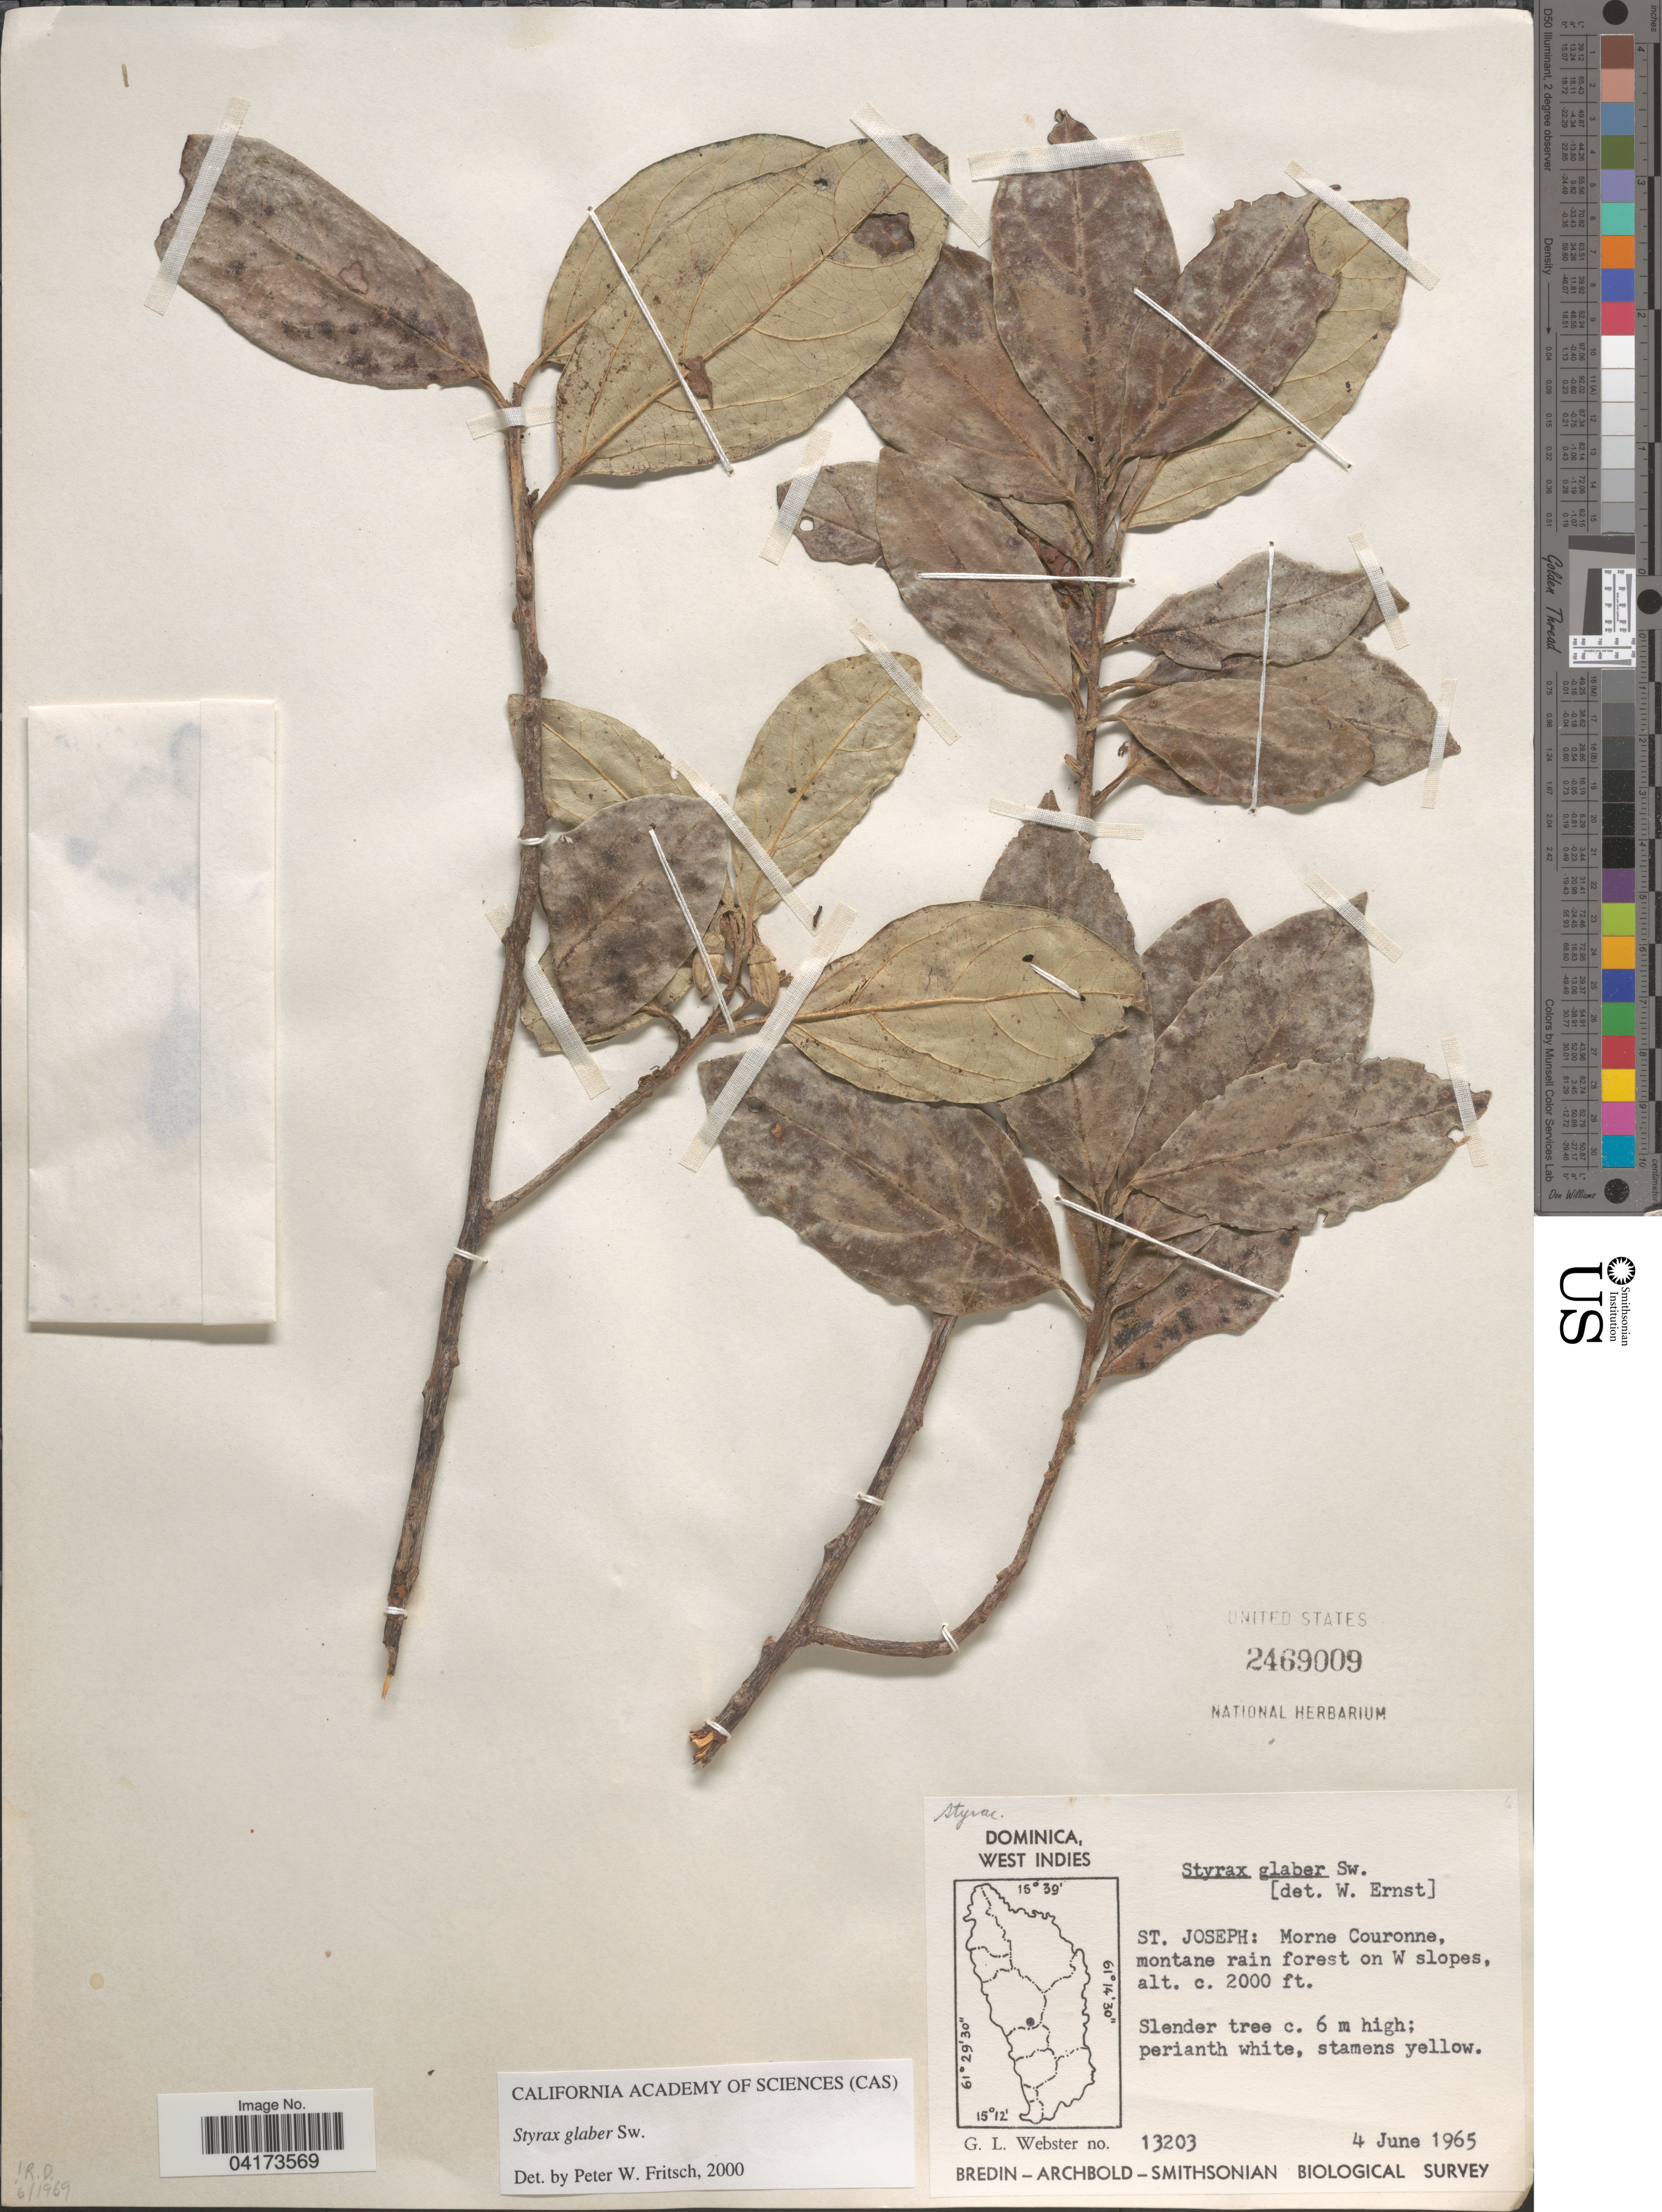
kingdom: Plantae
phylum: Tracheophyta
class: Magnoliopsida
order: Ericales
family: Styracaceae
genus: Styrax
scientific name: Styrax glaber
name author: Sw.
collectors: G. L. Webster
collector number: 13203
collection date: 1965-06-04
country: Dominica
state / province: St. Joseph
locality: Morne Couronne, montane rain forest on W slopes. Bredin-Archbold-Smithsonian Biological Survey.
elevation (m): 610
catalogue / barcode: US 2469009